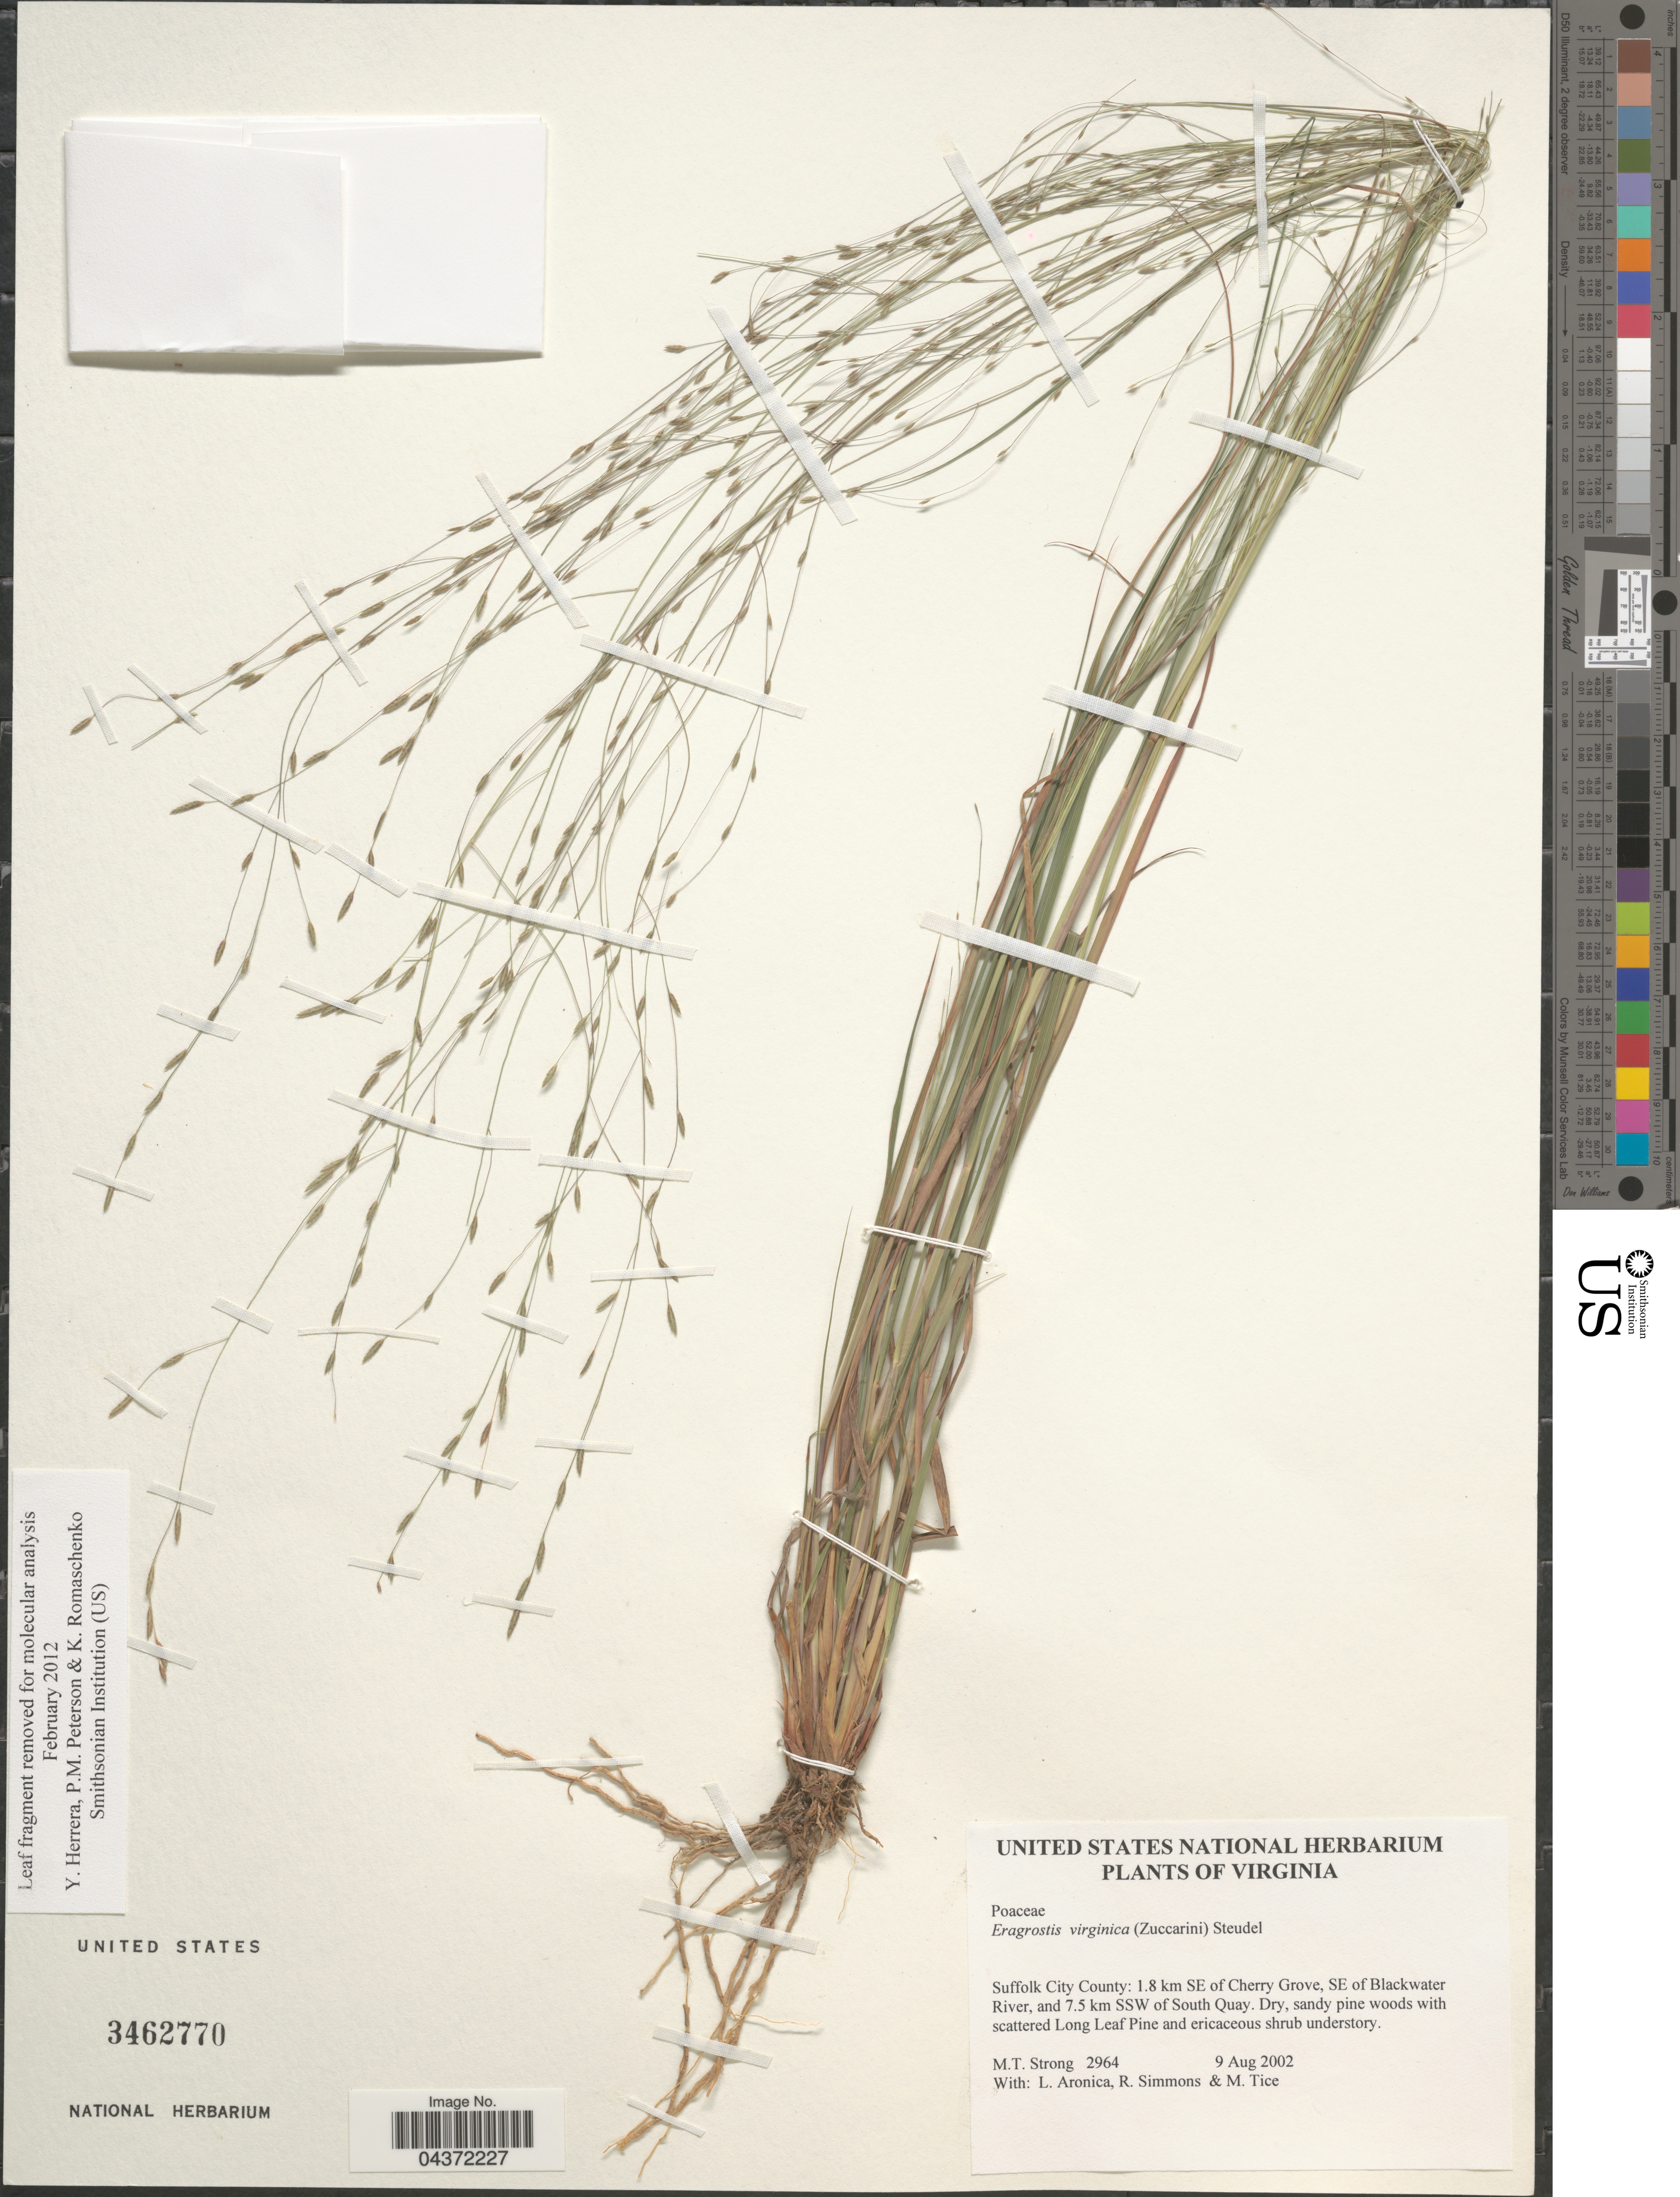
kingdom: Plantae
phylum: Tracheophyta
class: Liliopsida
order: Poales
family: Poaceae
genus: Eragrostis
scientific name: Eragrostis virginica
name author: (Zucc.) Steud.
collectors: M. T. Strong, L. Aronica, R. Simmons & M. Tice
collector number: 2964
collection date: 2002-08-09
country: United States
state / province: Virginia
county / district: City of Suffolk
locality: Suffolk City County: 1.8 km SE of Cherry Grove, SE of Blackwater River, and 7.5 km SSW of South Quay.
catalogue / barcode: US 3462770